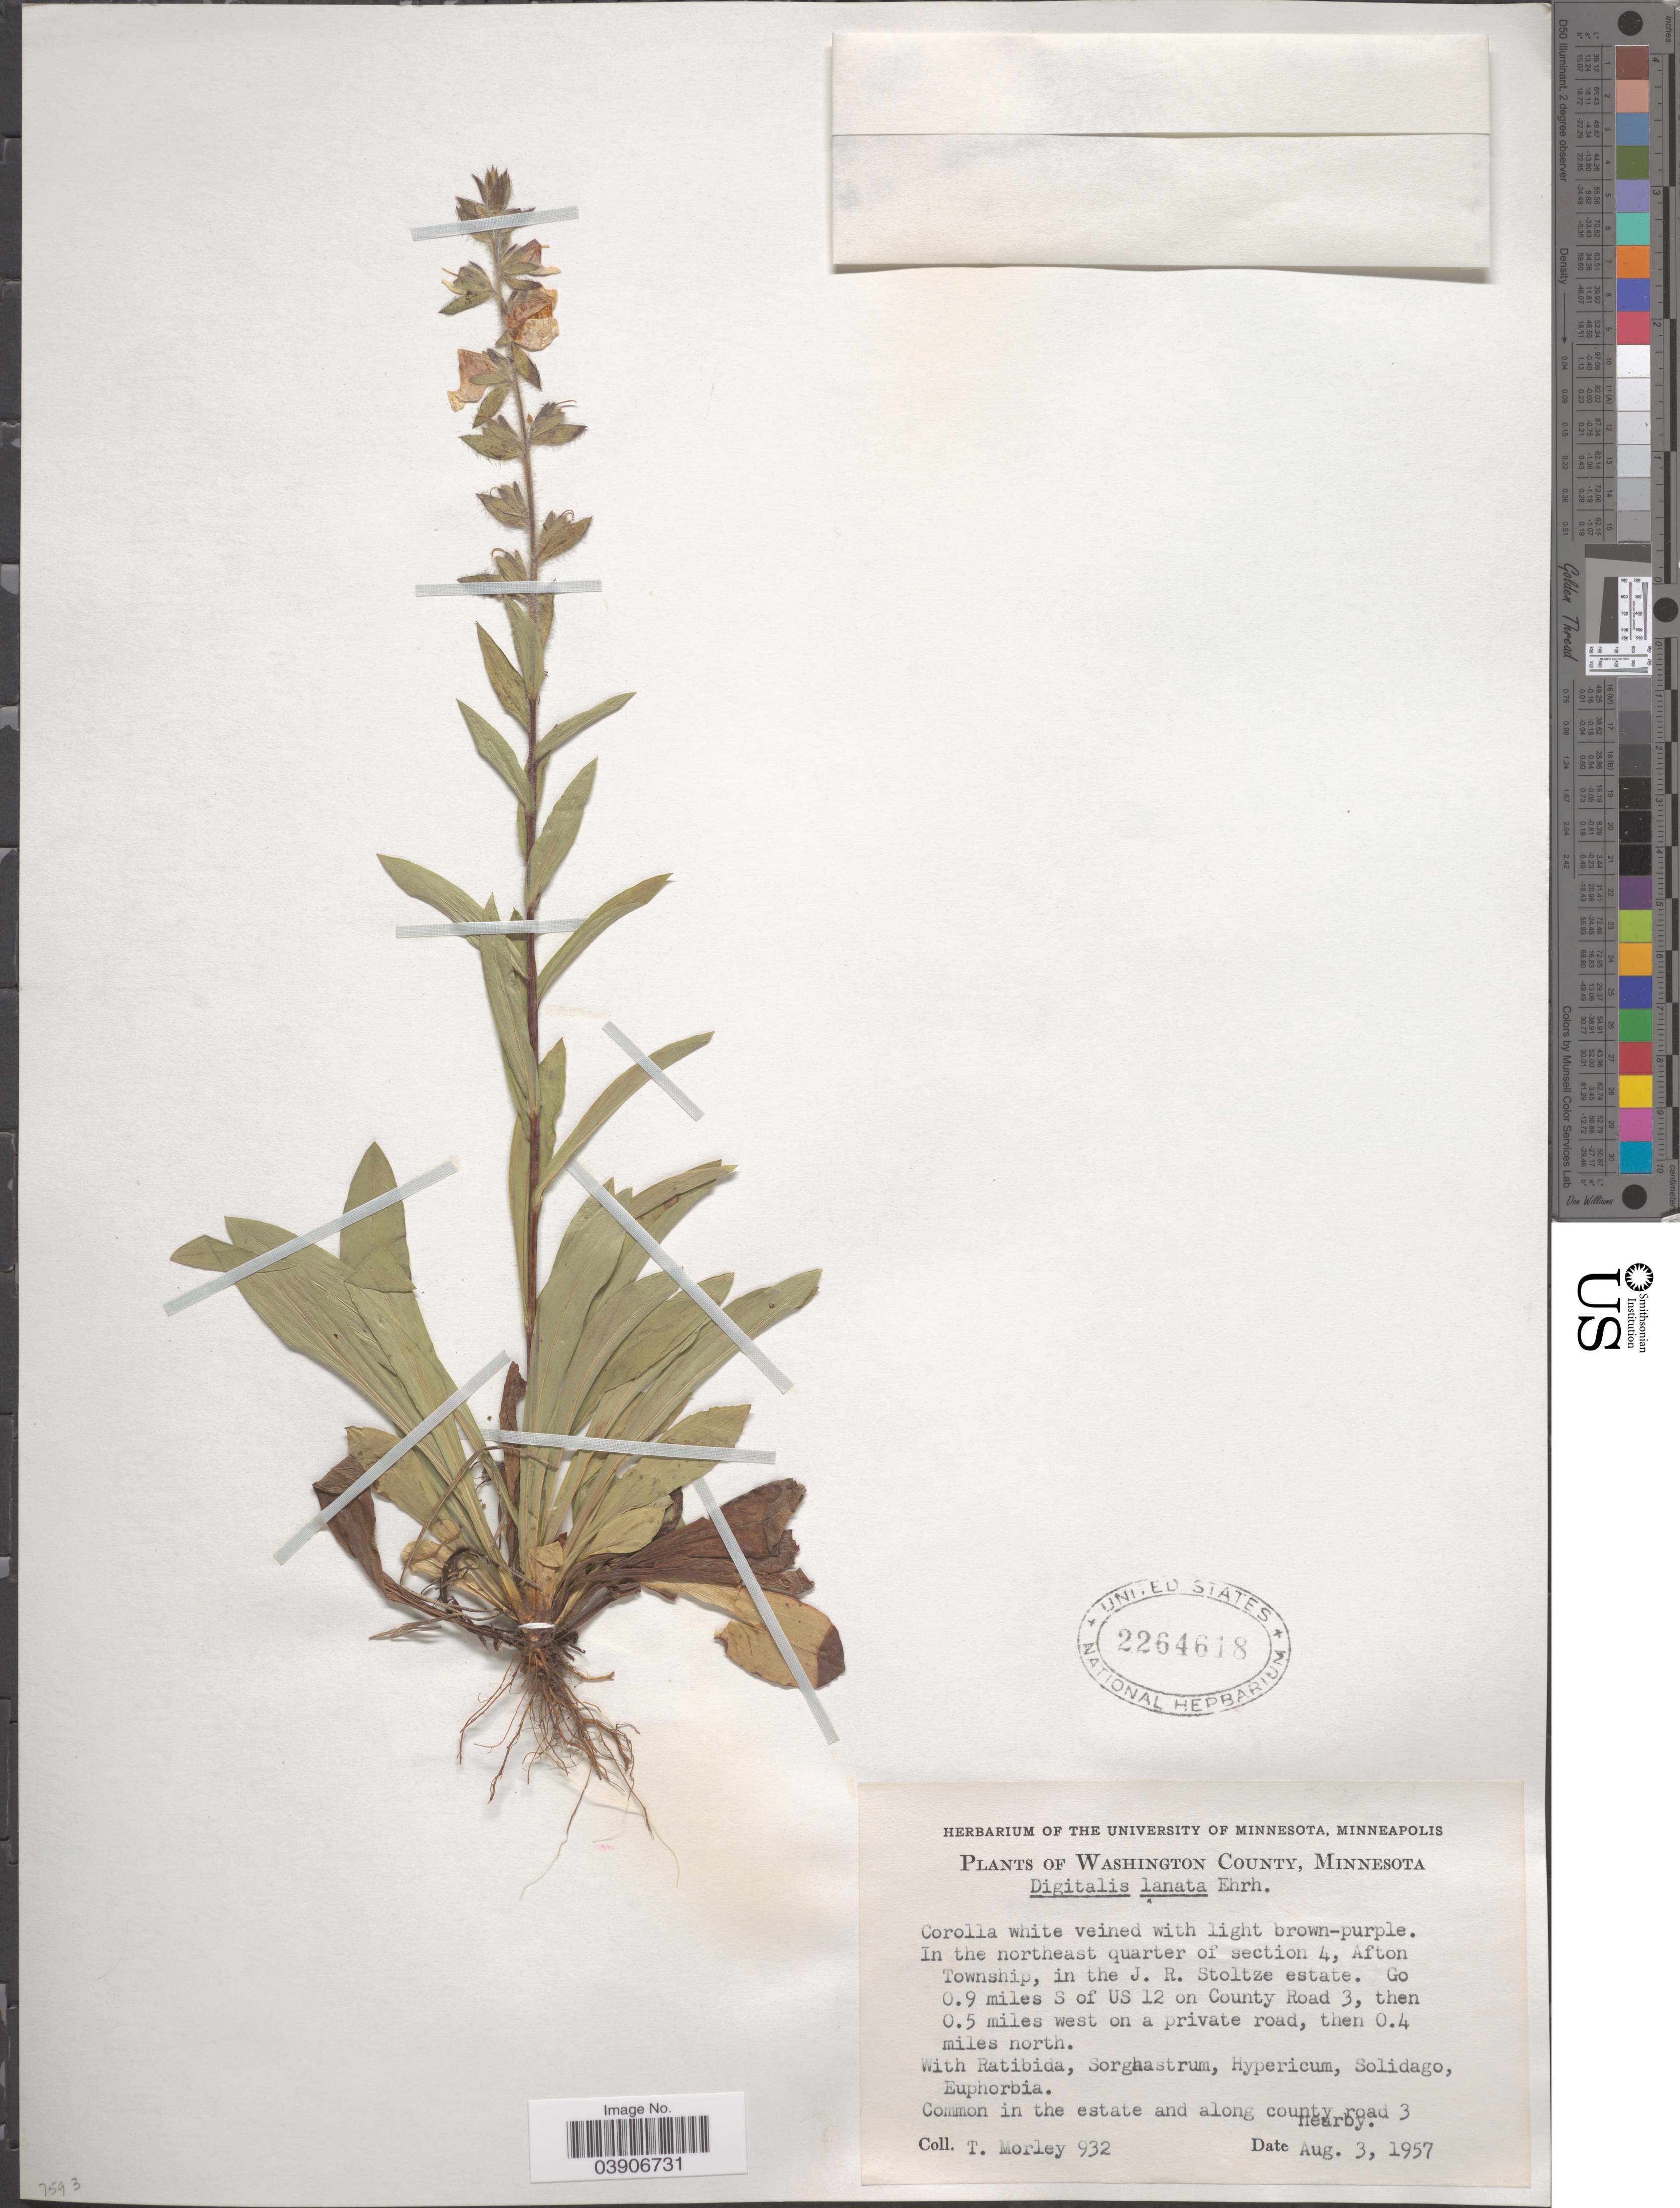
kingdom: Plantae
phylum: Tracheophyta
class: Magnoliopsida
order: Lamiales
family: Plantaginaceae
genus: Digitalis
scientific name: Digitalis lanata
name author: Ehrh.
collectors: T. Morley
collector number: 932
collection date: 1957-08-03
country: United States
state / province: Minnesota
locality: Washington County. In the northeast quarter of section 4, Afton Township. Go 0.9 miles S of US 12 on County Road 3, then 0.5 miles west on a private road, then 0.4 miles north. In the estate and along county road 3 nearby.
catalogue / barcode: US 2264618